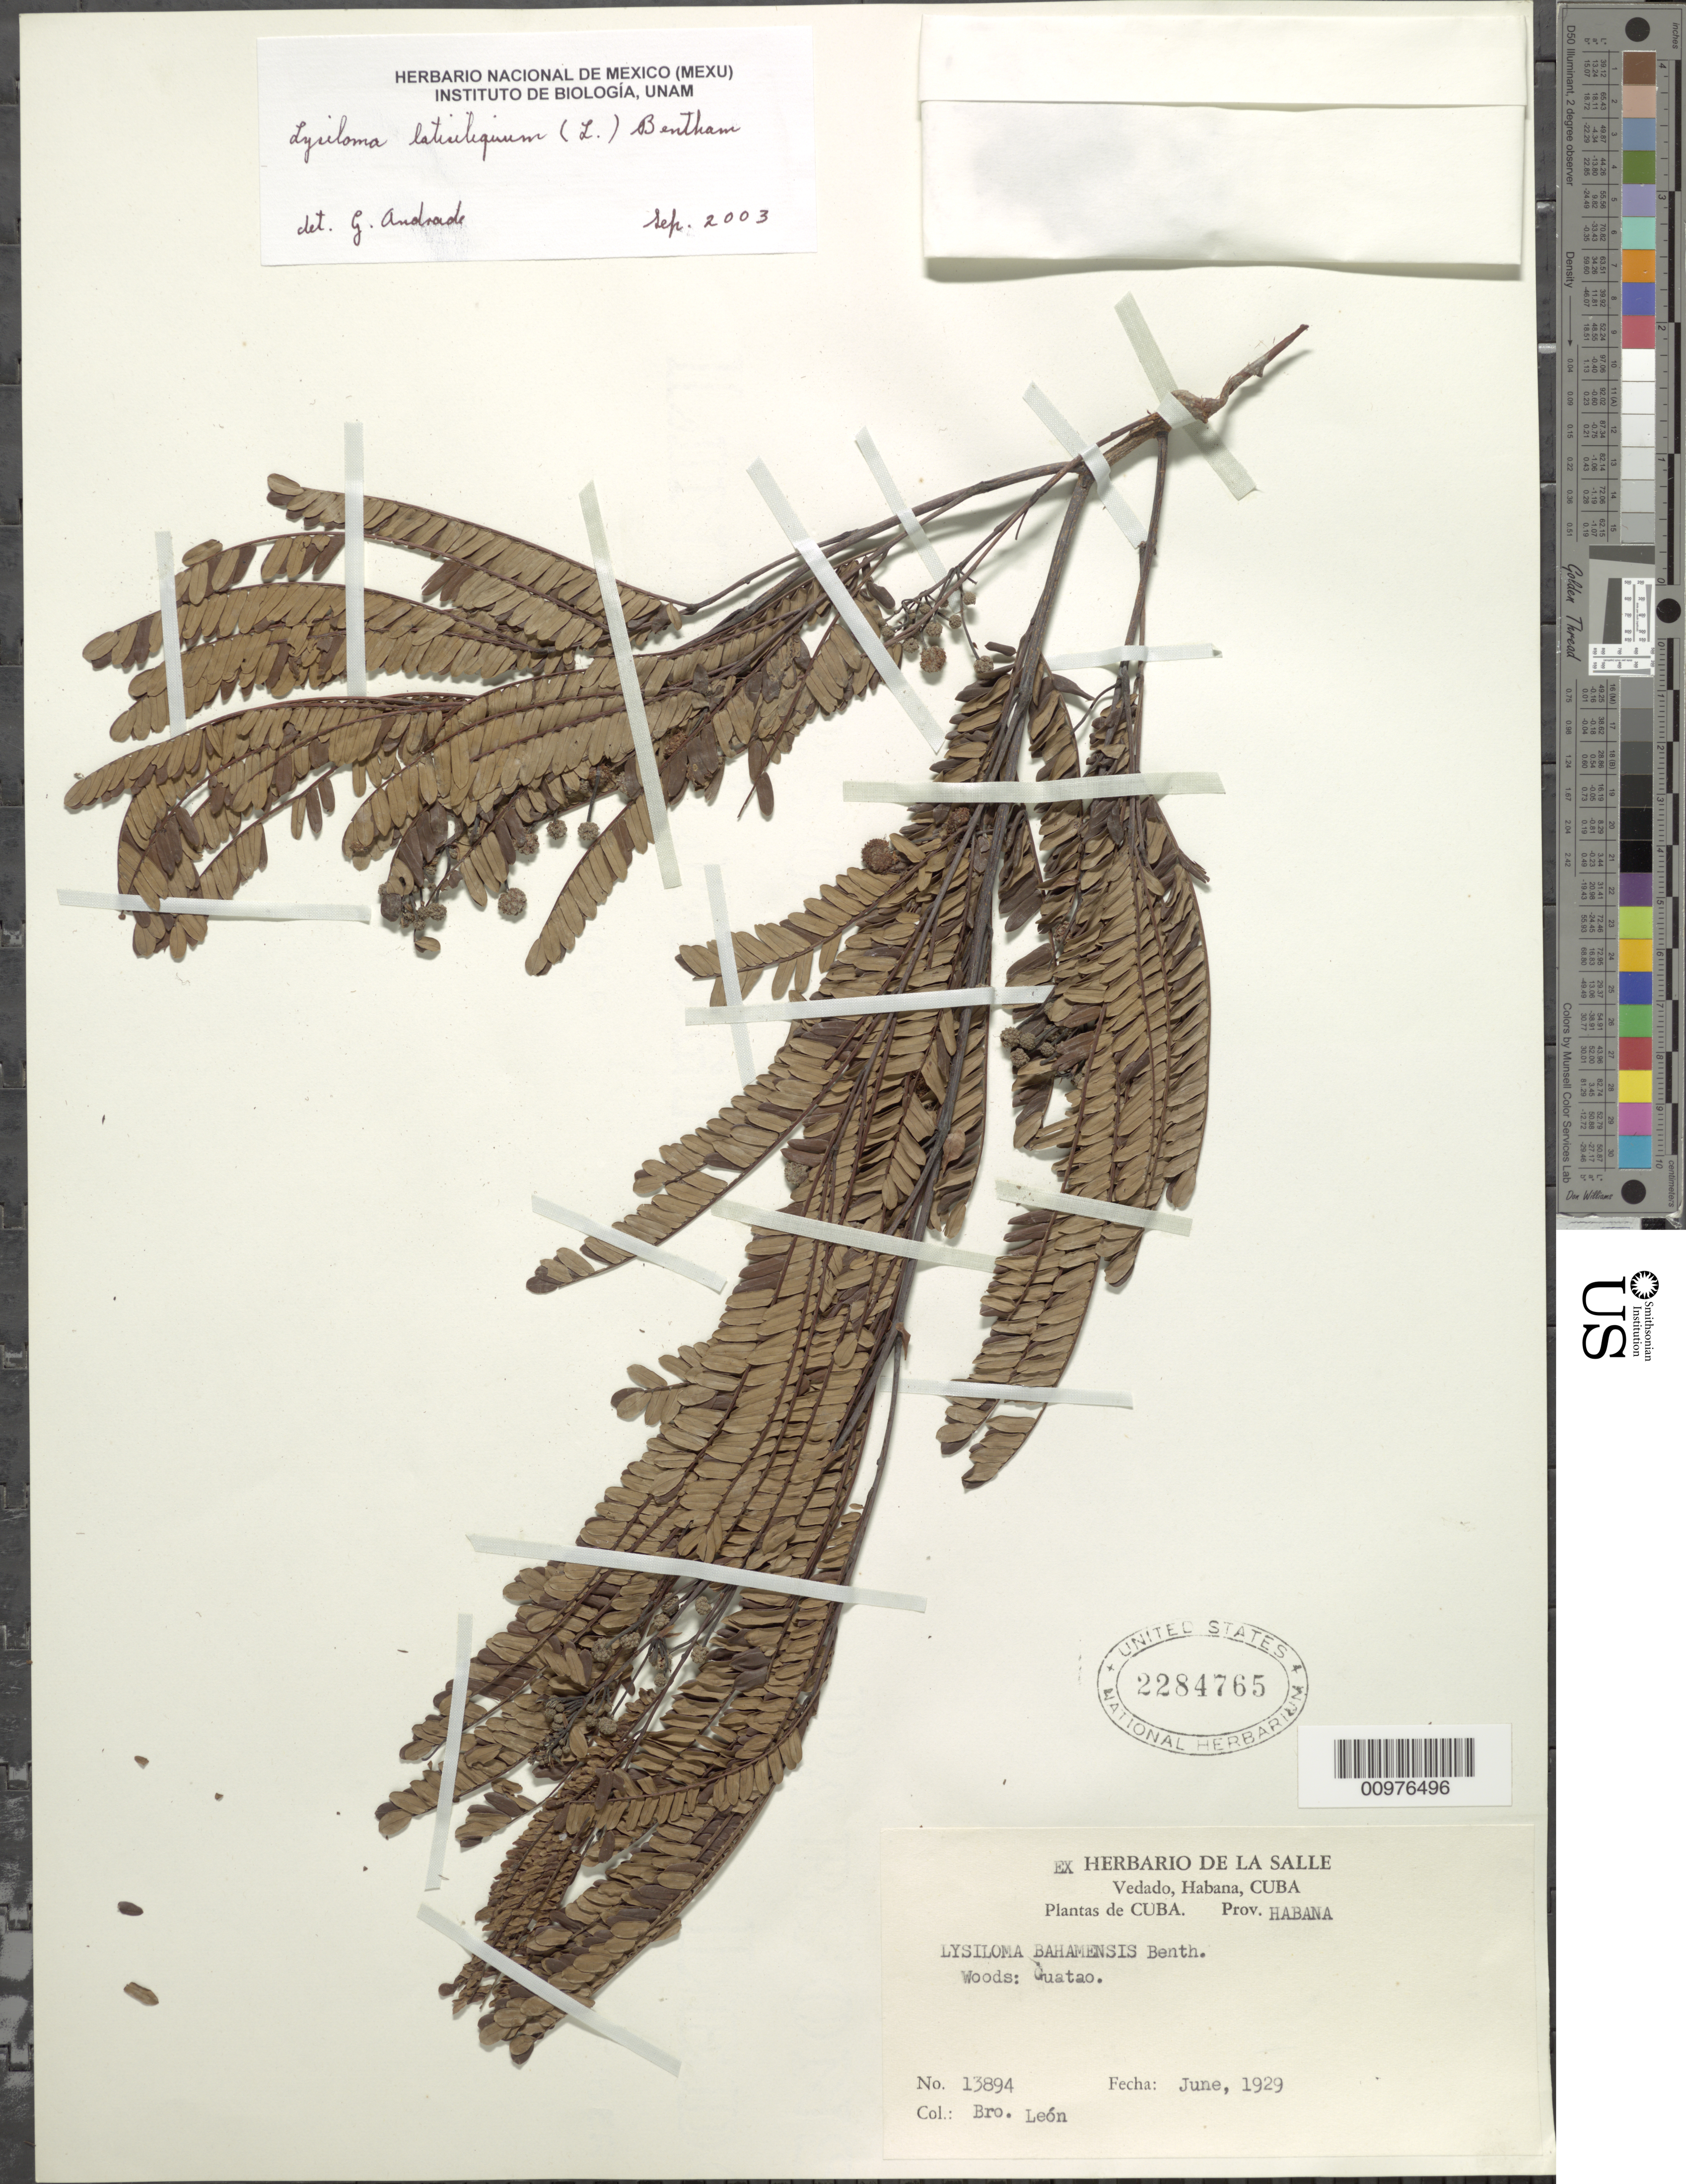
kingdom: Plantae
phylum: Tracheophyta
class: Magnoliopsida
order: Fabales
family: Fabaceae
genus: Lysiloma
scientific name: Lysiloma latisiliquum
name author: (L.) Benth.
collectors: Bro. León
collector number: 13894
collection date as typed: Jun 1929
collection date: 1929-06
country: Cuba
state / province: La Habana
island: Cuba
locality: Woods- Guatao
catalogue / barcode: US 2284765